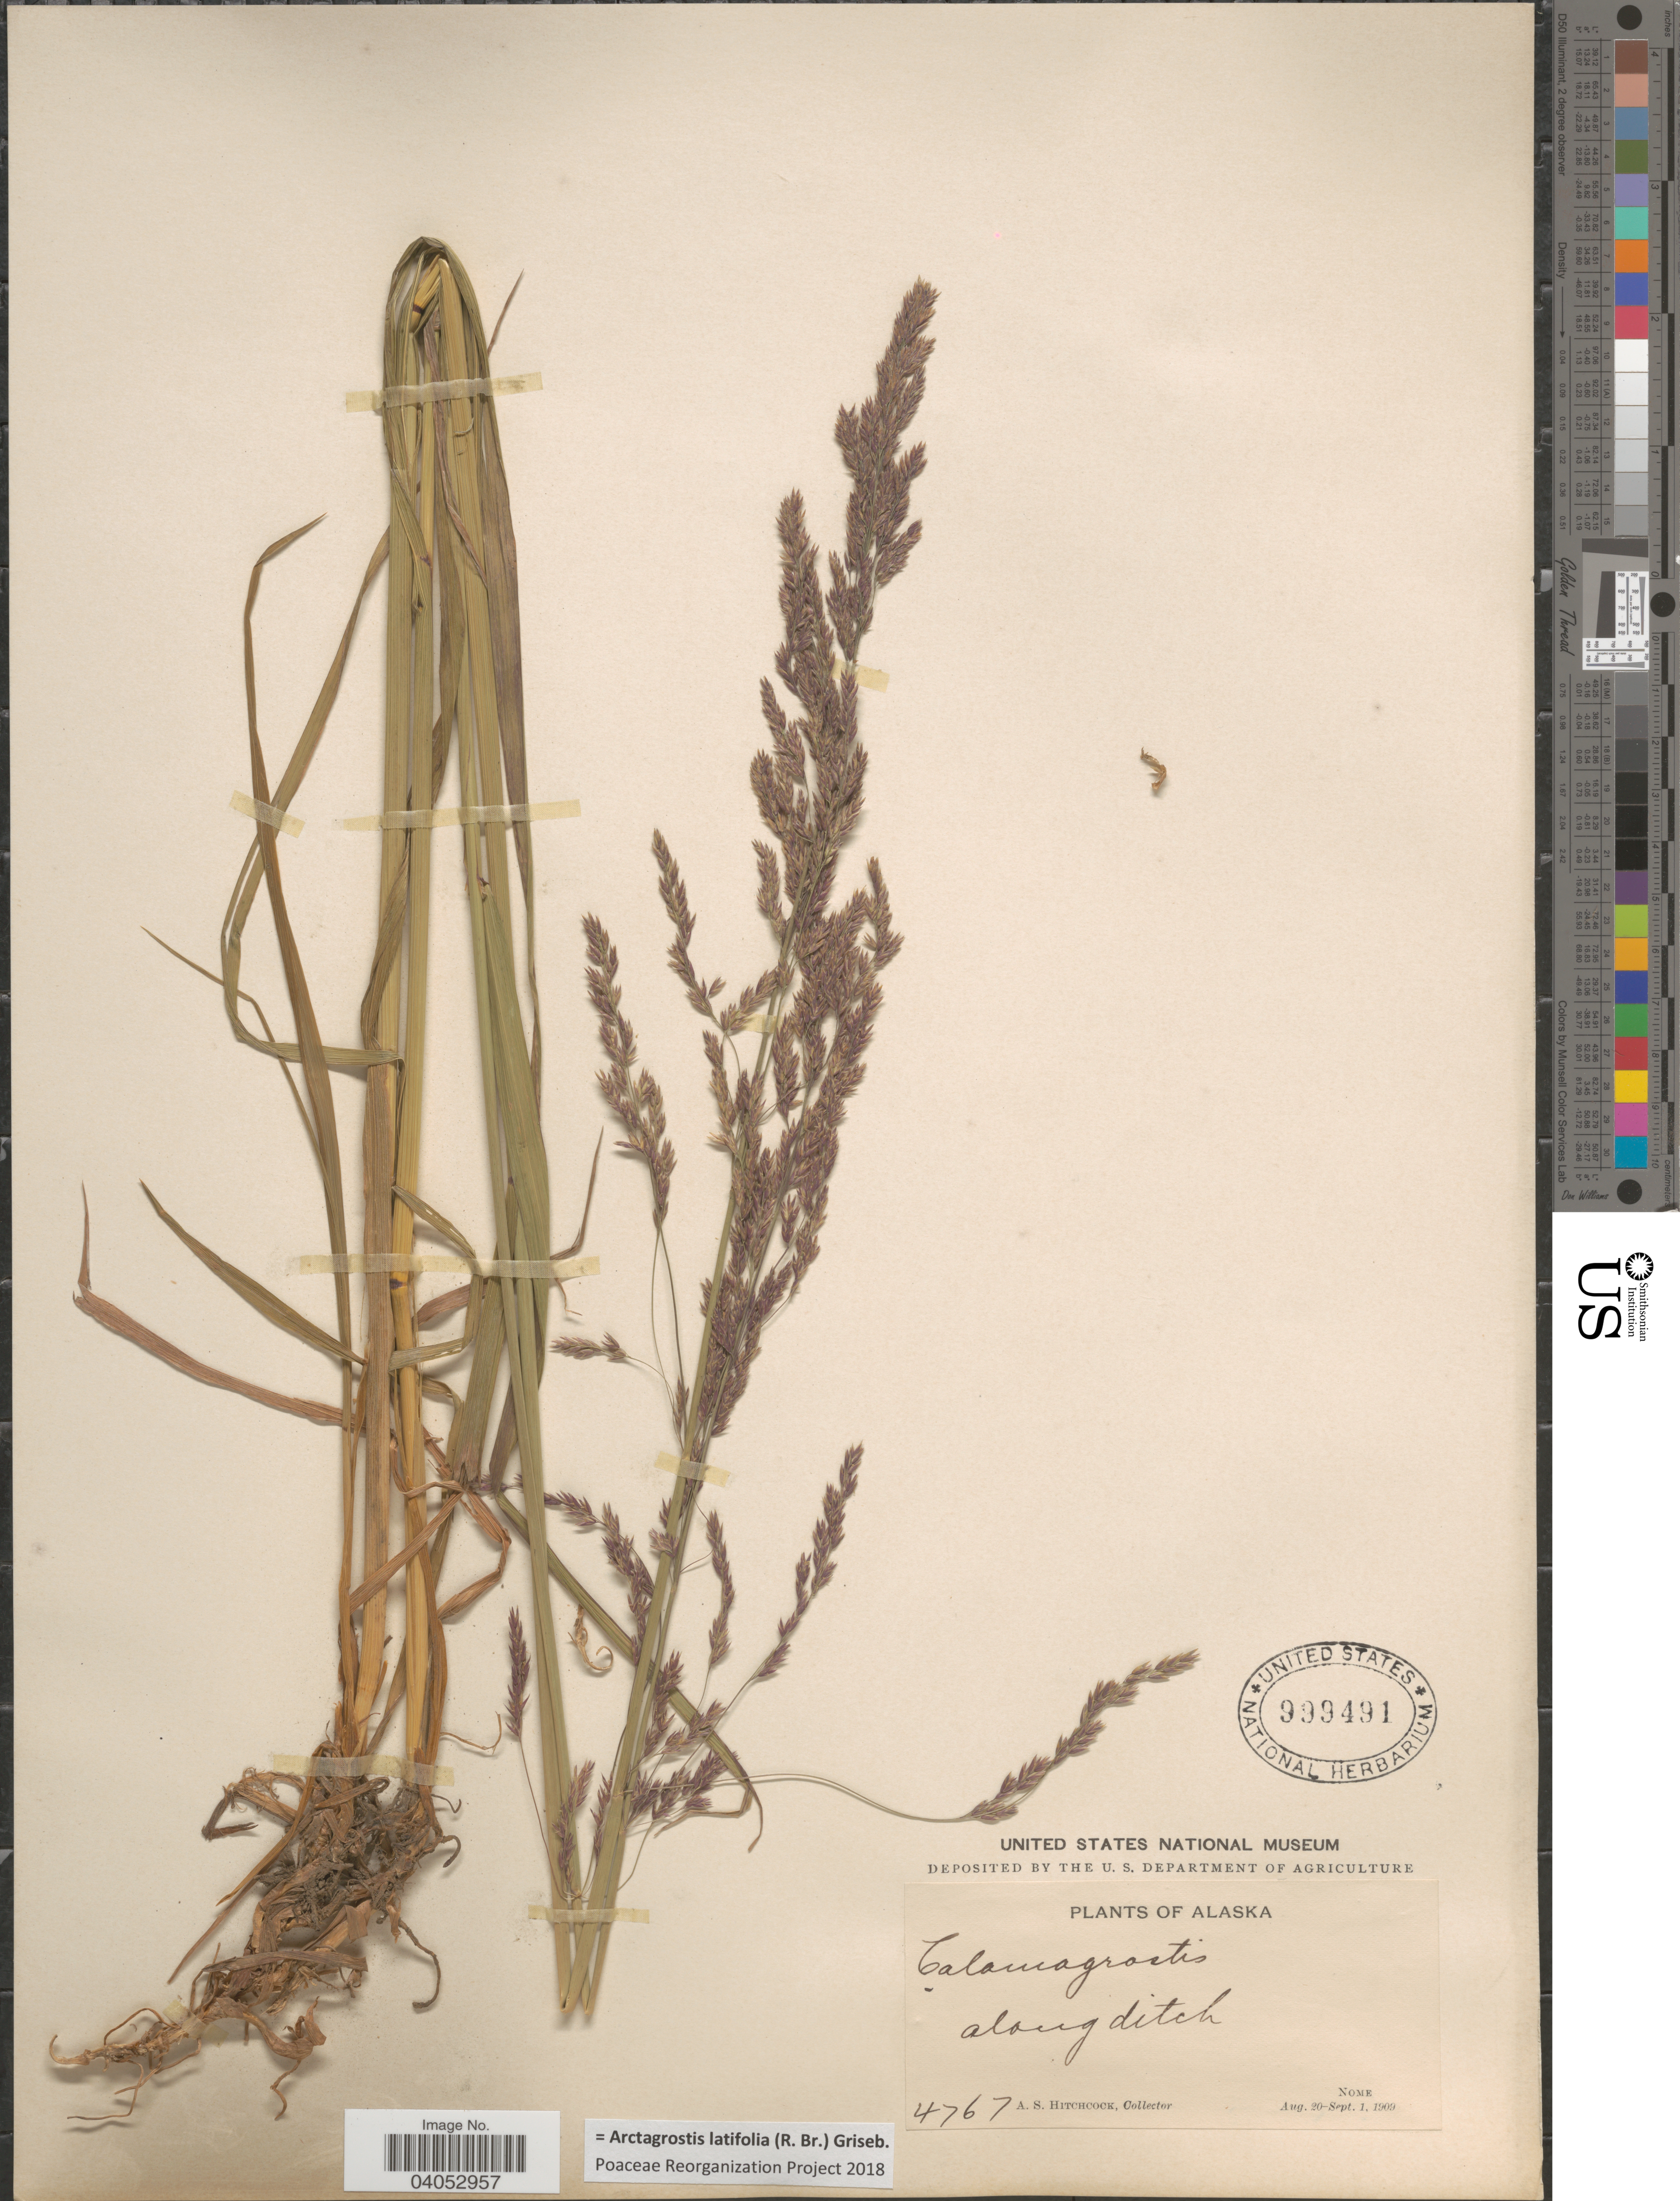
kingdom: Plantae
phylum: Tracheophyta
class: Liliopsida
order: Poales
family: Poaceae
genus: Arctagrostis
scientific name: Arctagrostis latifolia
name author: (R. Br.) Griseb.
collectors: A. S. Hitchcock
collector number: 4767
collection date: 1909-08-20/1909-09-01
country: United States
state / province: Alaska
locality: Nome.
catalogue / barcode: US 999491